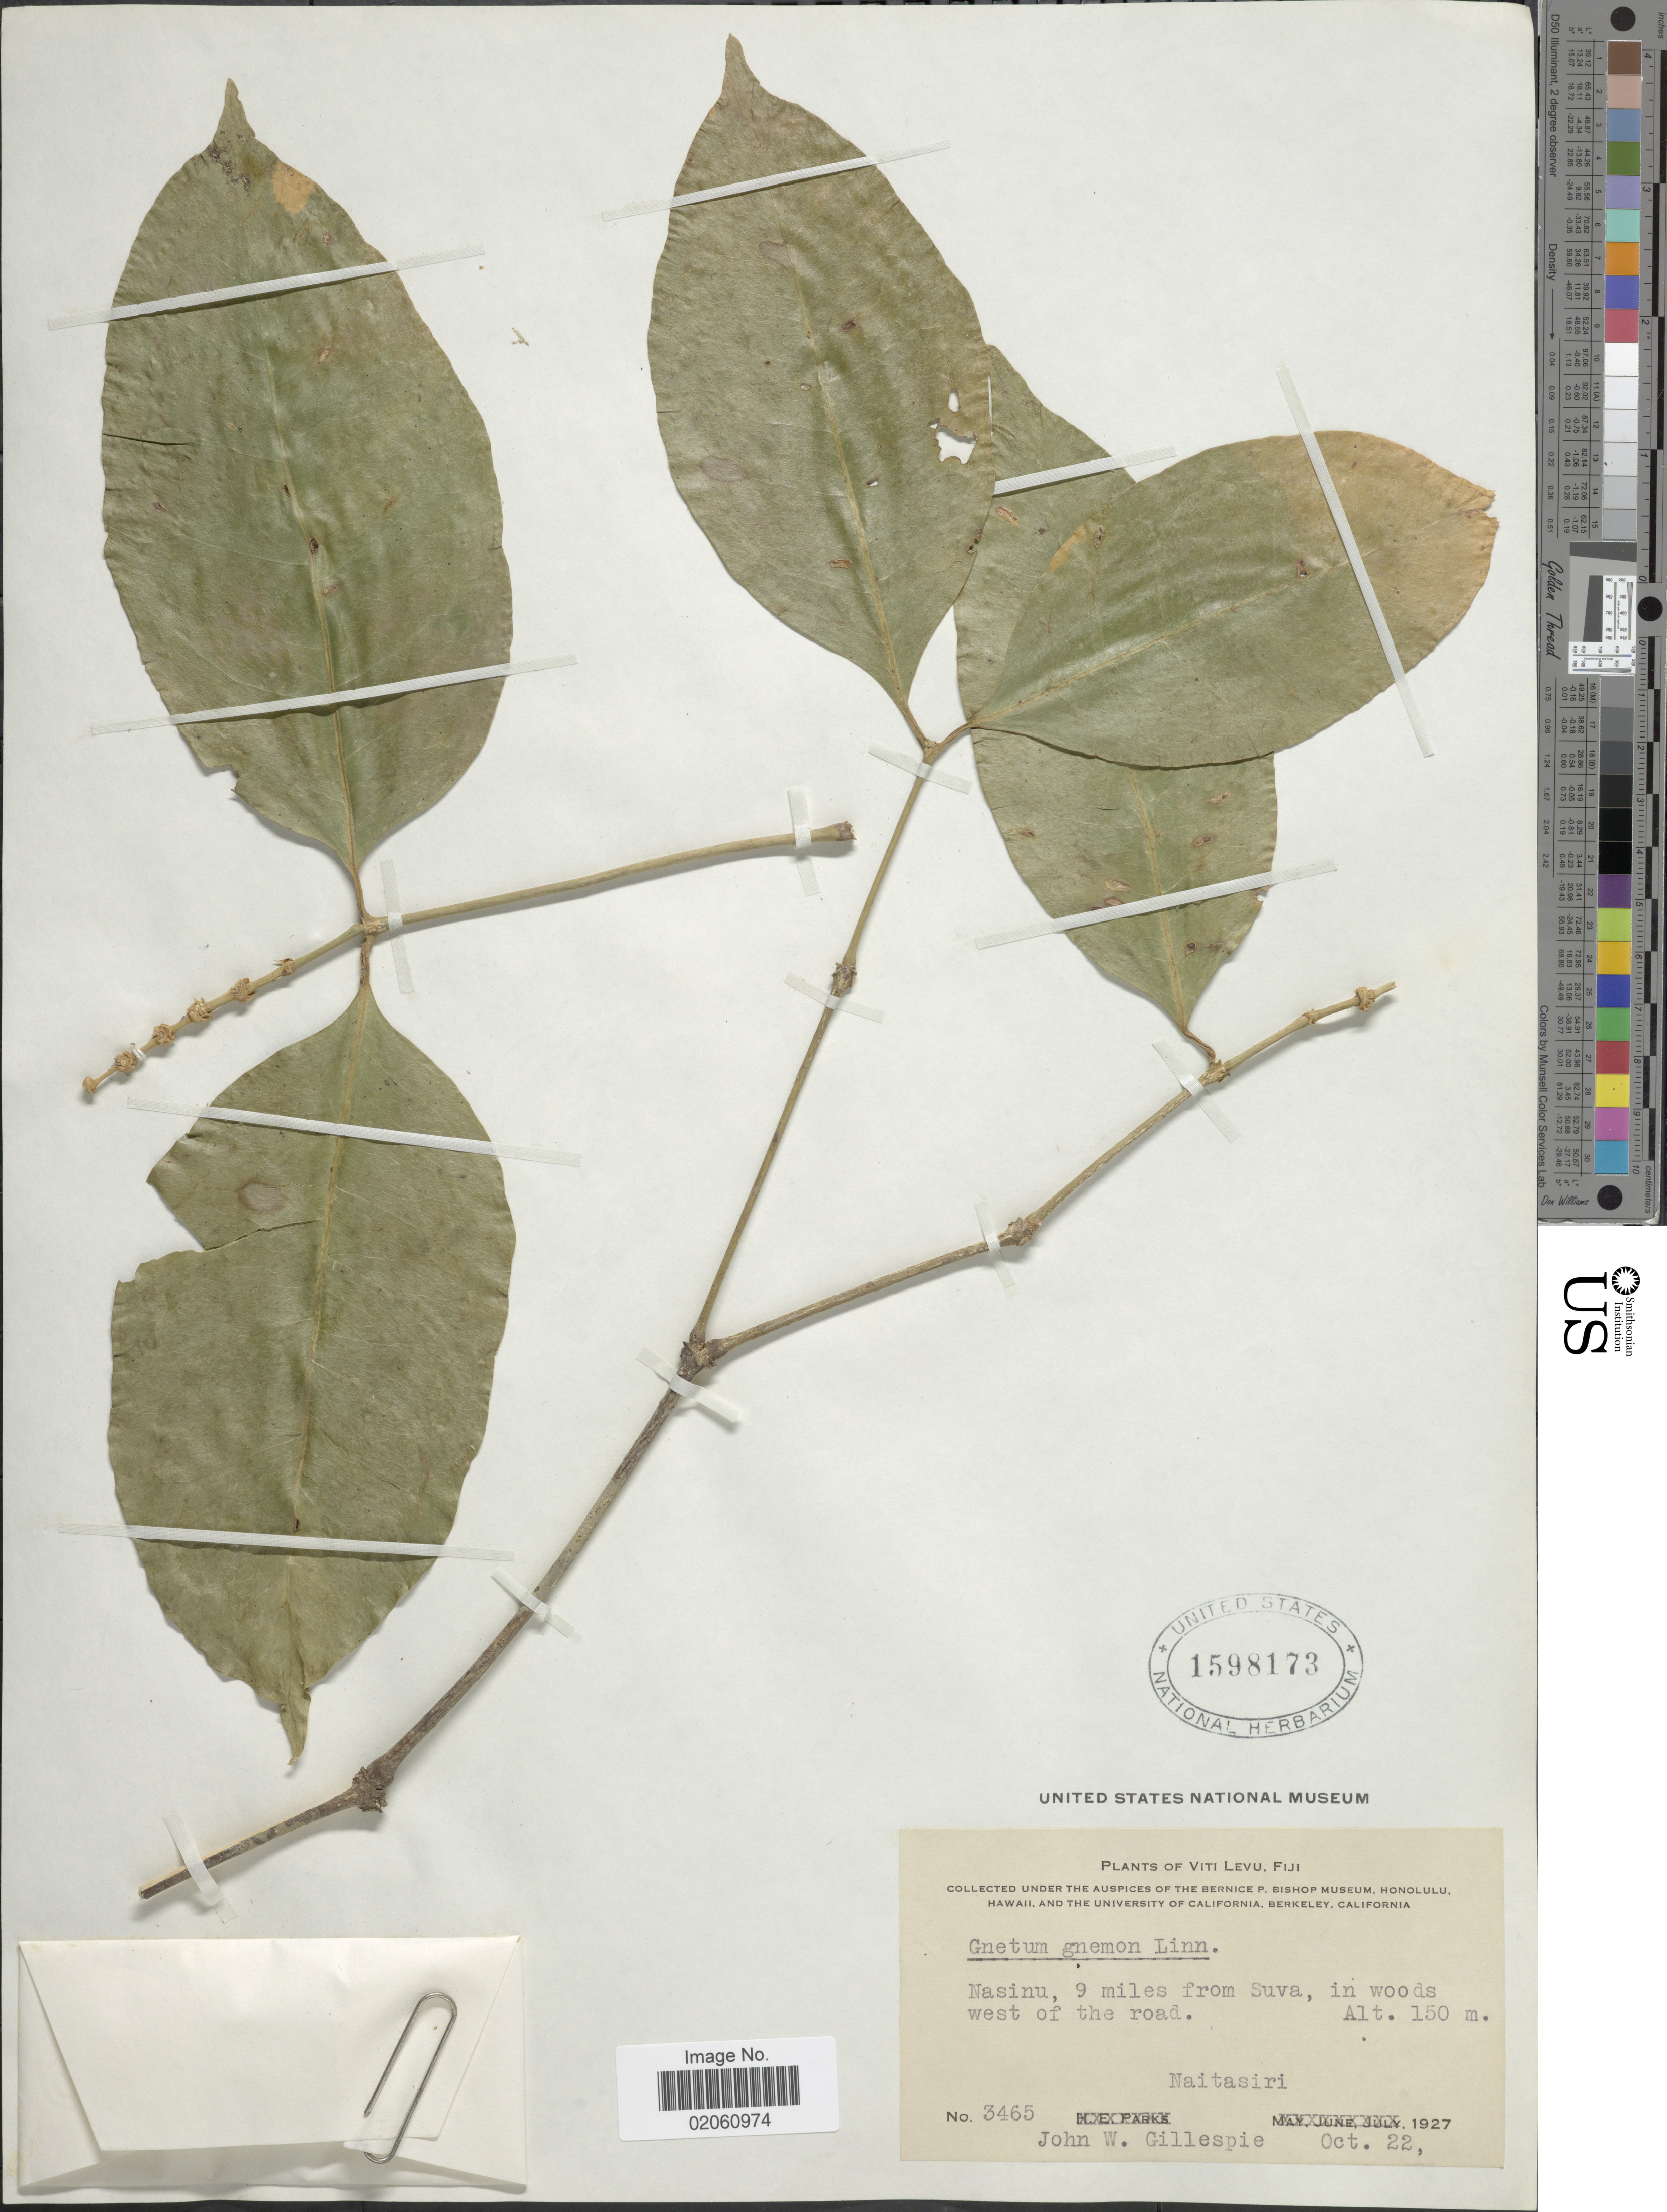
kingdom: Plantae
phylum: Tracheophyta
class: Gnetopsida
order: Gnetales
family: Gnetaceae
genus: Gnetum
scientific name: Gnetum gnemon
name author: L.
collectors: J. W. Gillespie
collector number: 3465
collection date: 1927-10-22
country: Fiji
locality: Viti Levu, Nasinun, 9 miles from Suva, in woods west of the road, Naitasiri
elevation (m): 150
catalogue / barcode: US 1598173